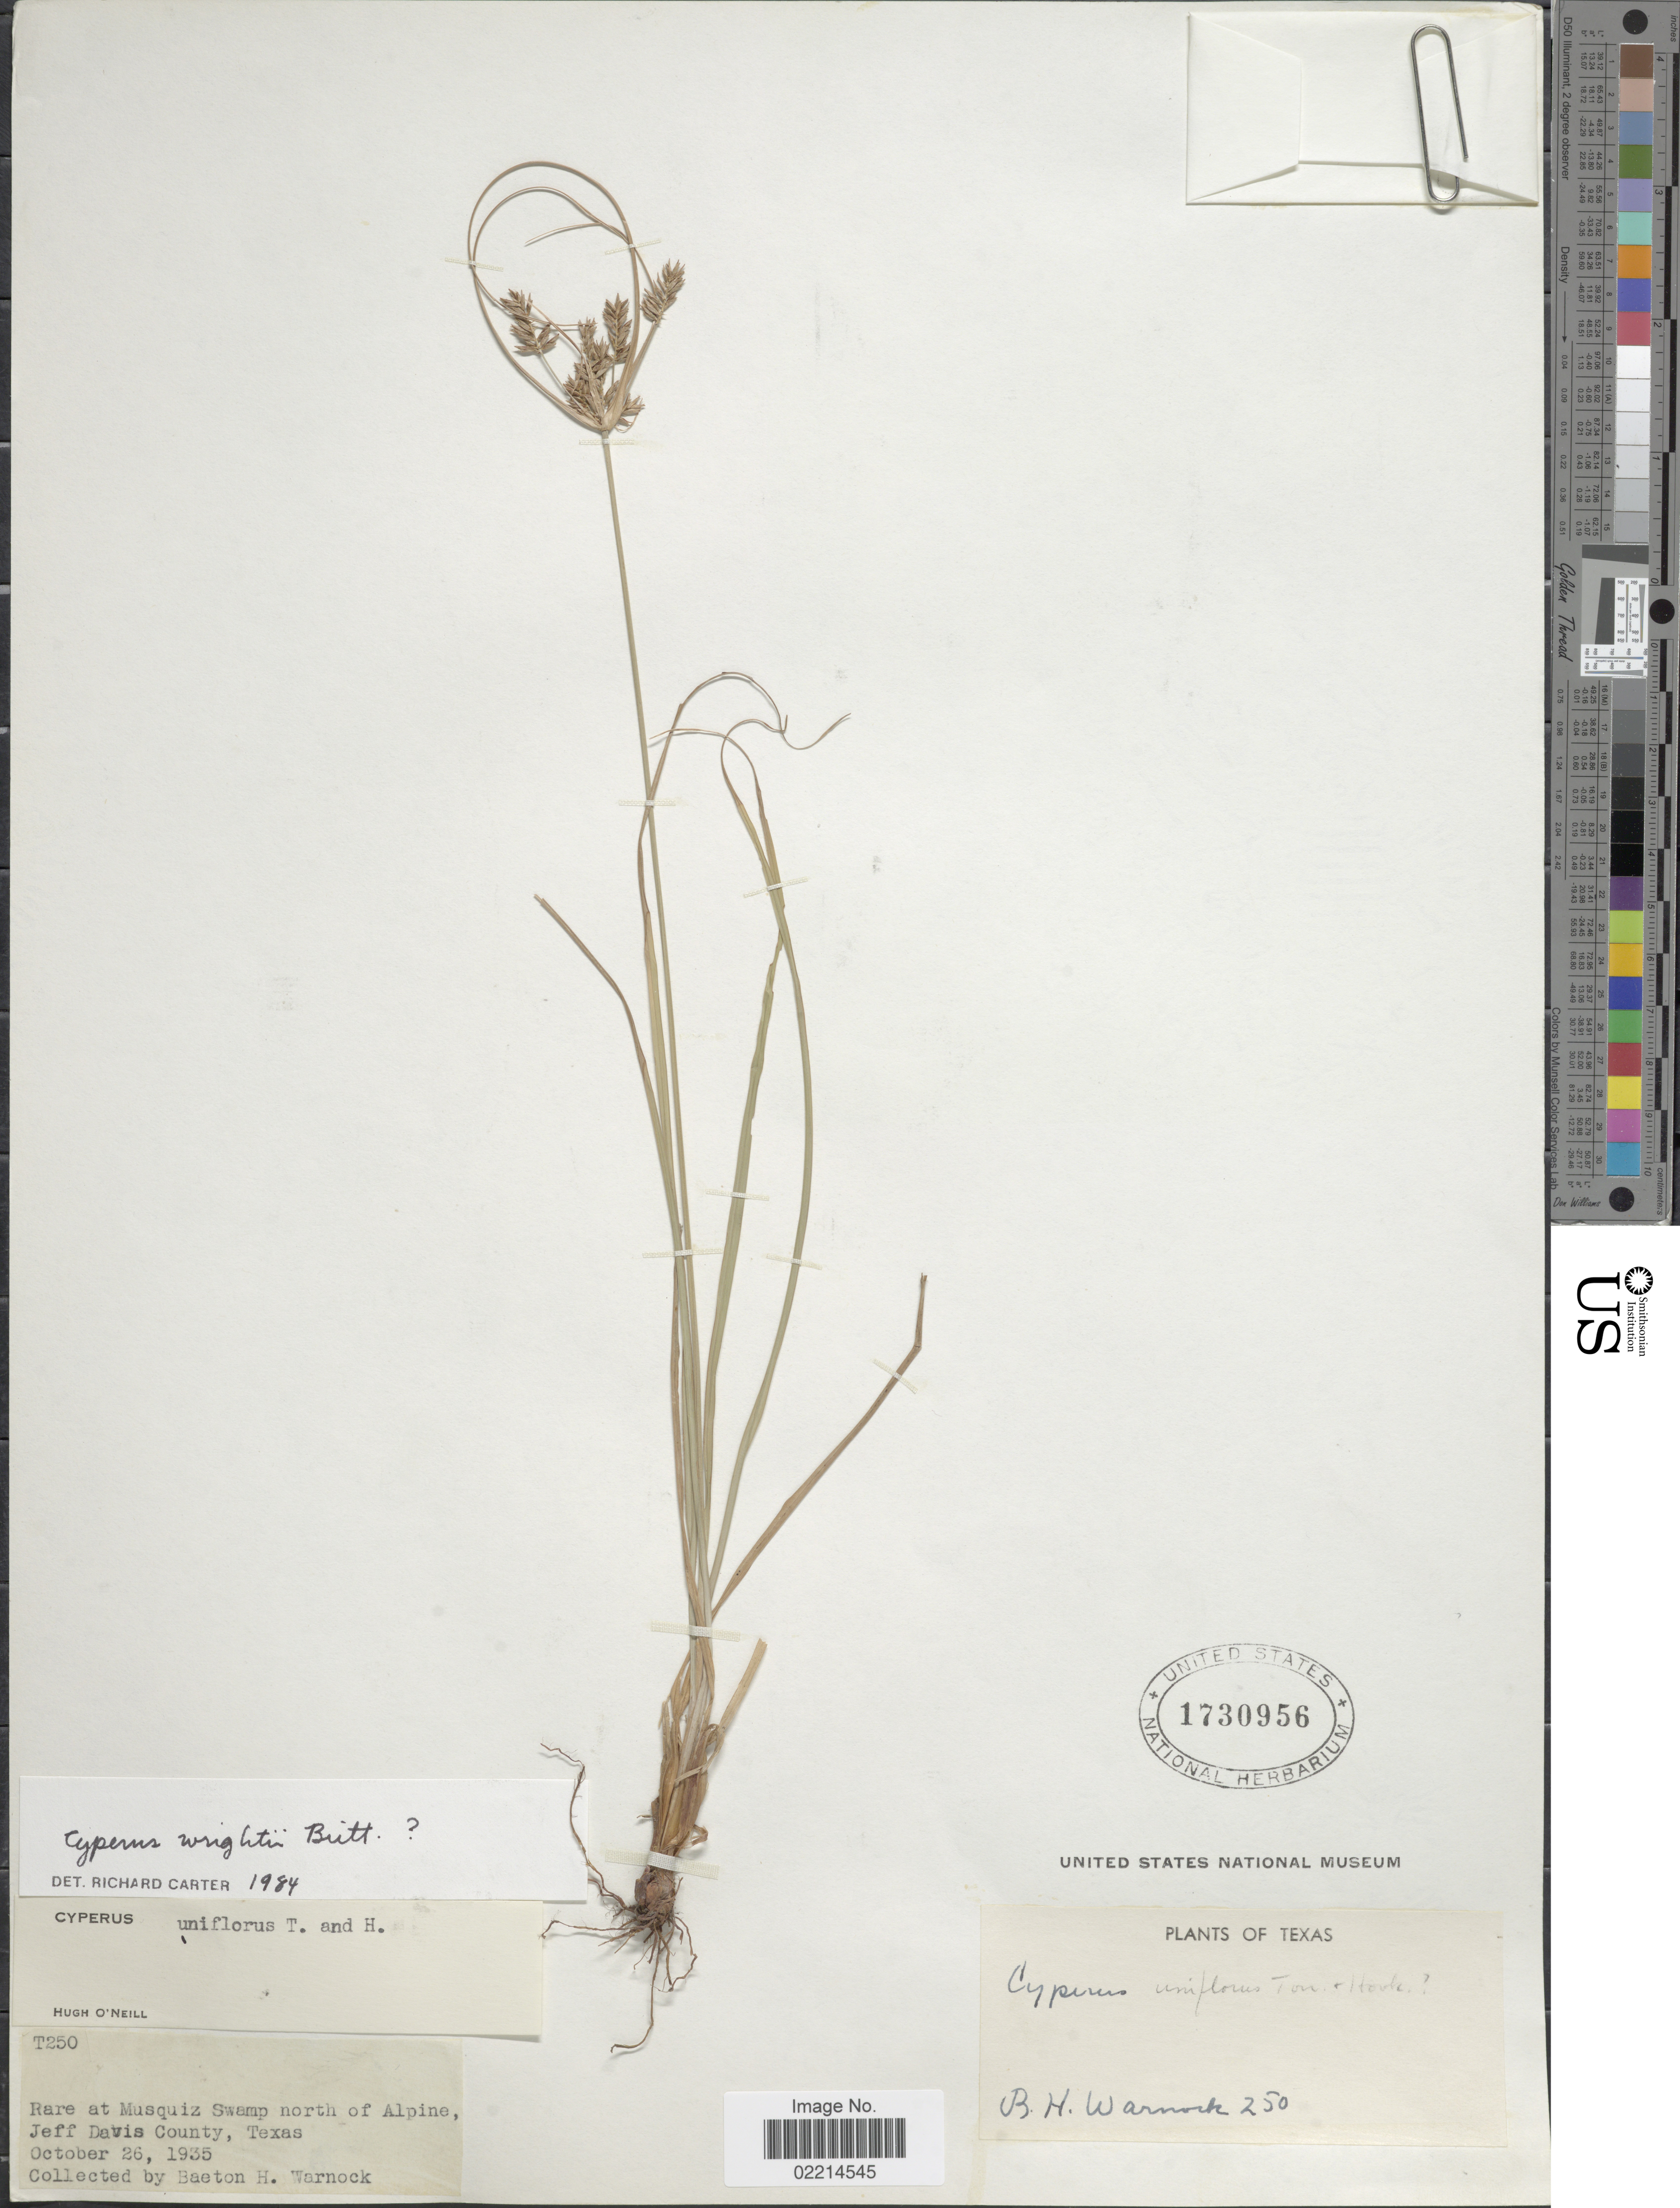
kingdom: Plantae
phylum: Tracheophyta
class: Liliopsida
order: Poales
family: Cyperaceae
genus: Cyperus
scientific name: Cyperus dipsaceus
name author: Liebm.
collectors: B. H. Warnock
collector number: T250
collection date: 1935-10-26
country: United States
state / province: Texas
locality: Rare at Musquiz Swamp north of Alpine, Jeff Davis County.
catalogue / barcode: US 1730956